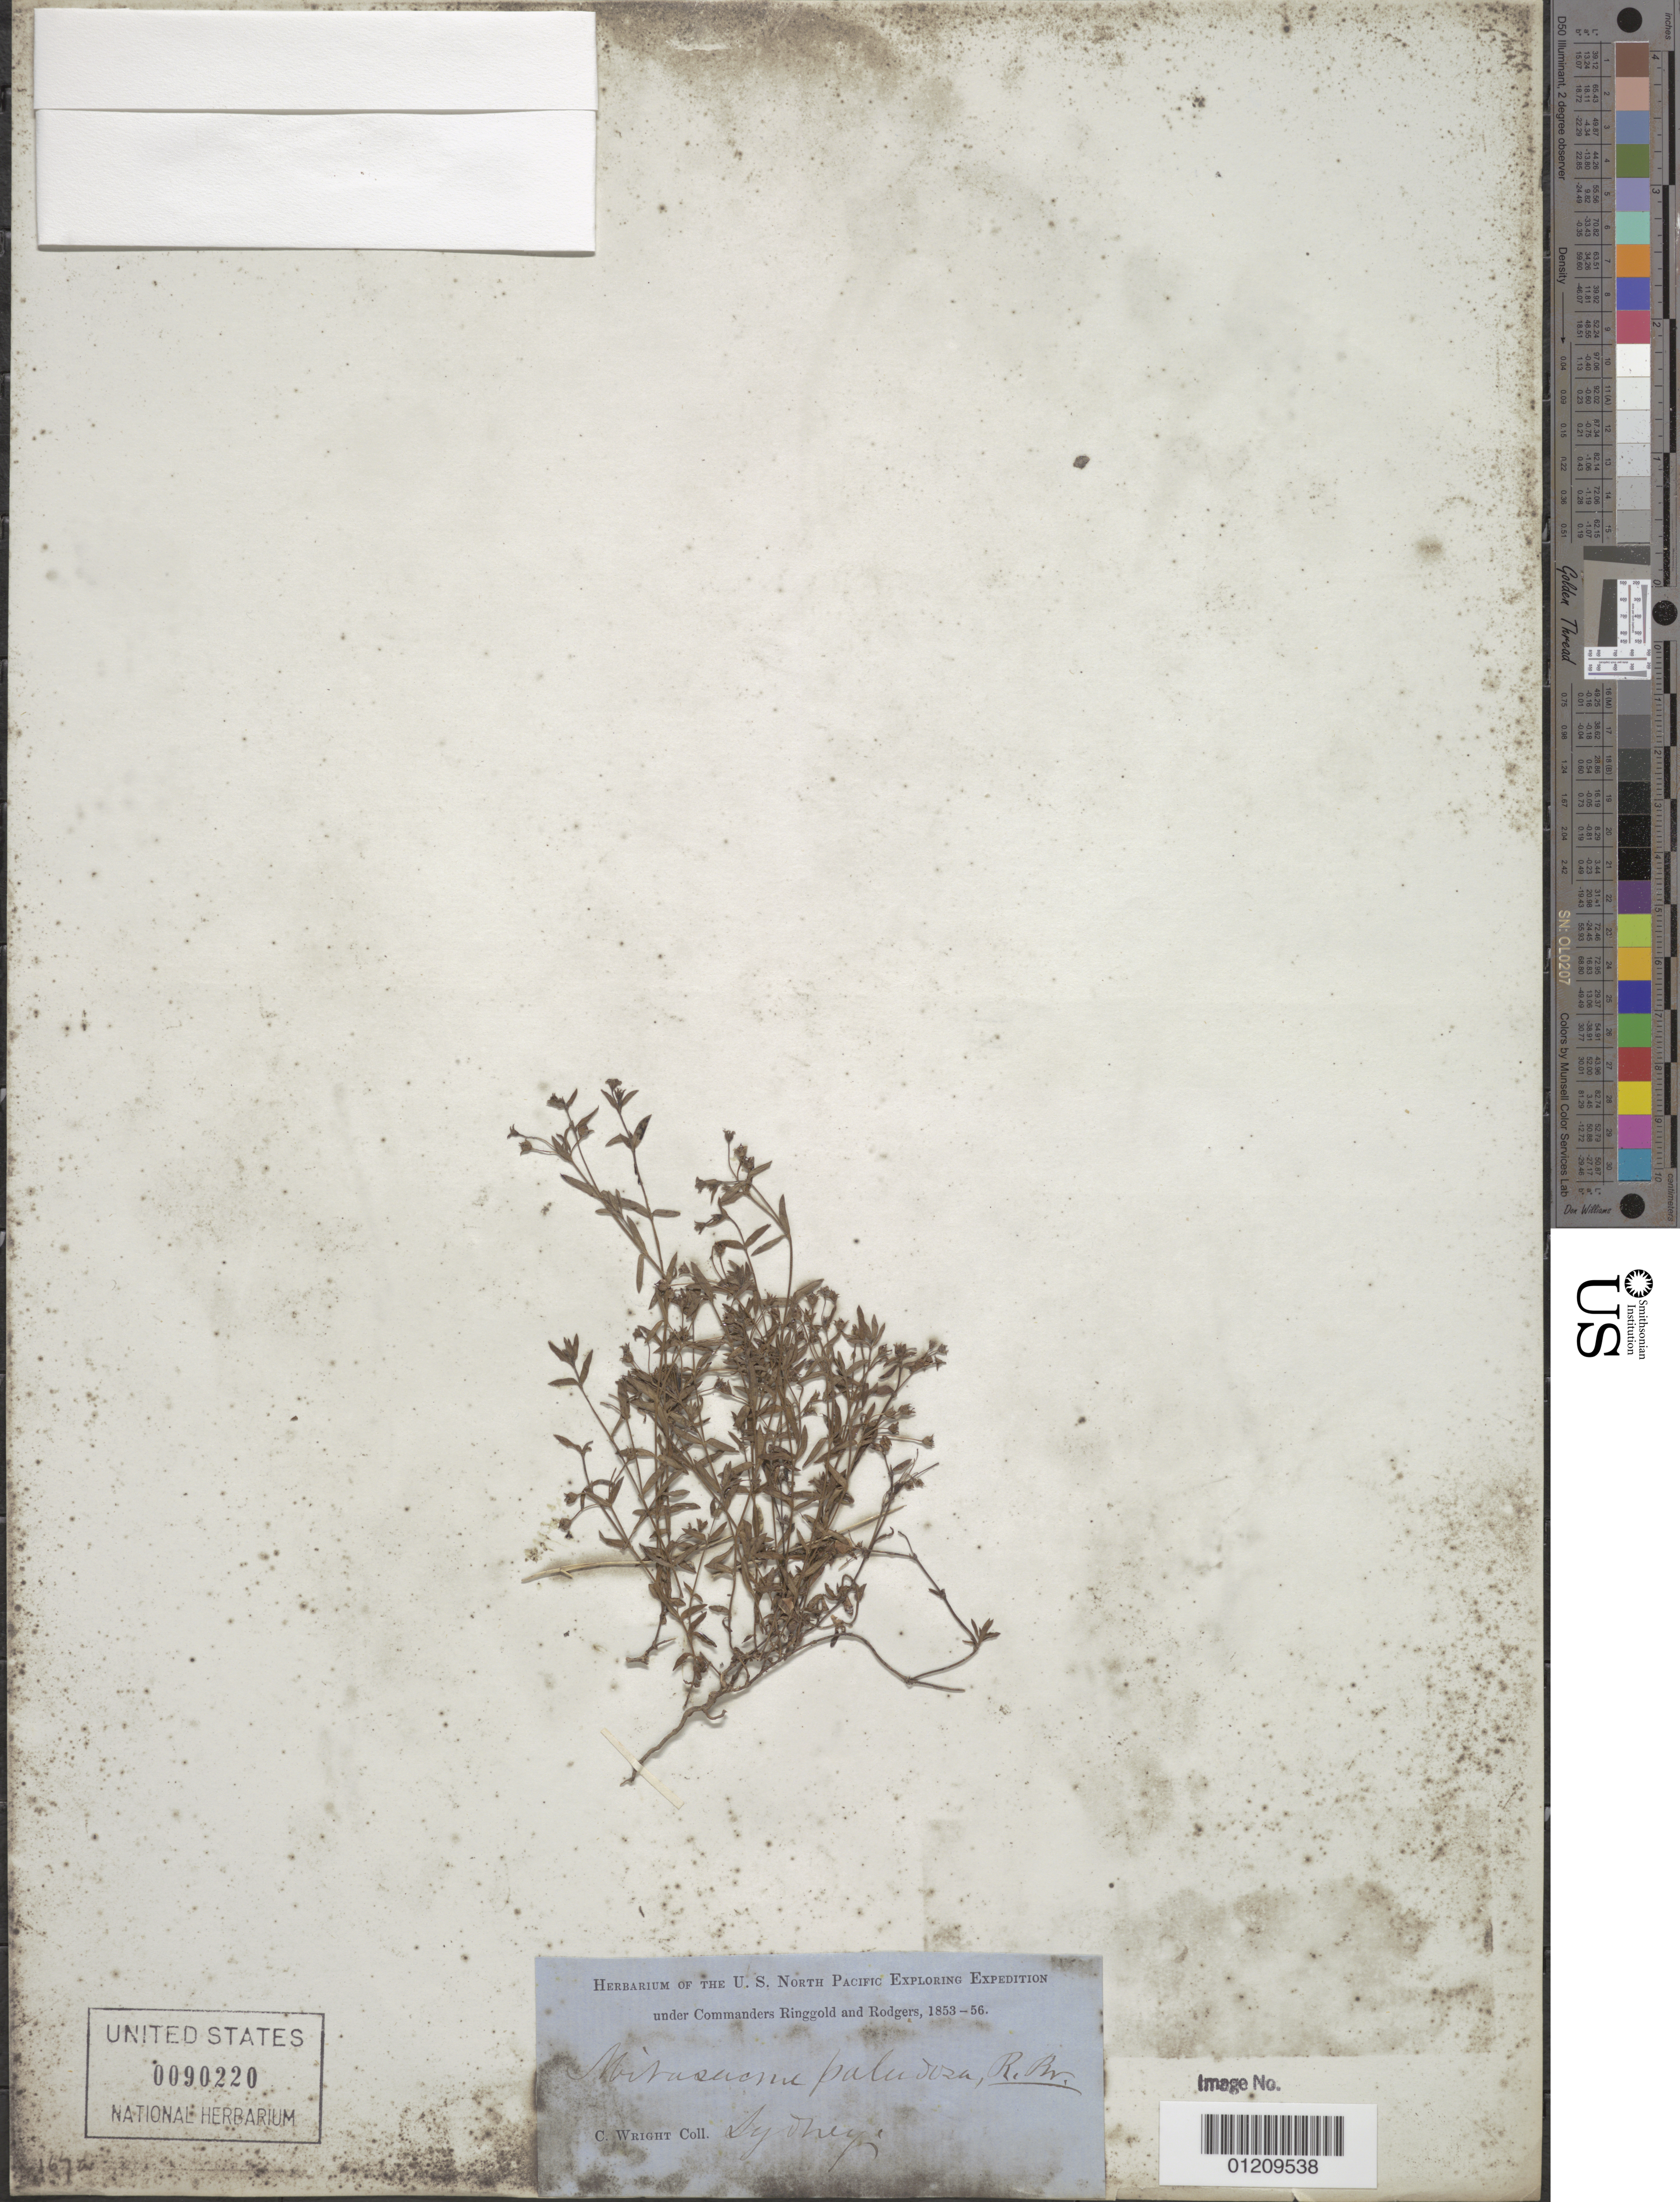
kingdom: Plantae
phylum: Tracheophyta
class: Magnoliopsida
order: Gentianales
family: Loganiaceae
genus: Mitrasacme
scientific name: Mitrasacme paludosa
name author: R. Br.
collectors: C. Wright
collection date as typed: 1853 to -- -- 1856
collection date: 1853/1856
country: Australia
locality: Sydney.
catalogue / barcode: US 90220